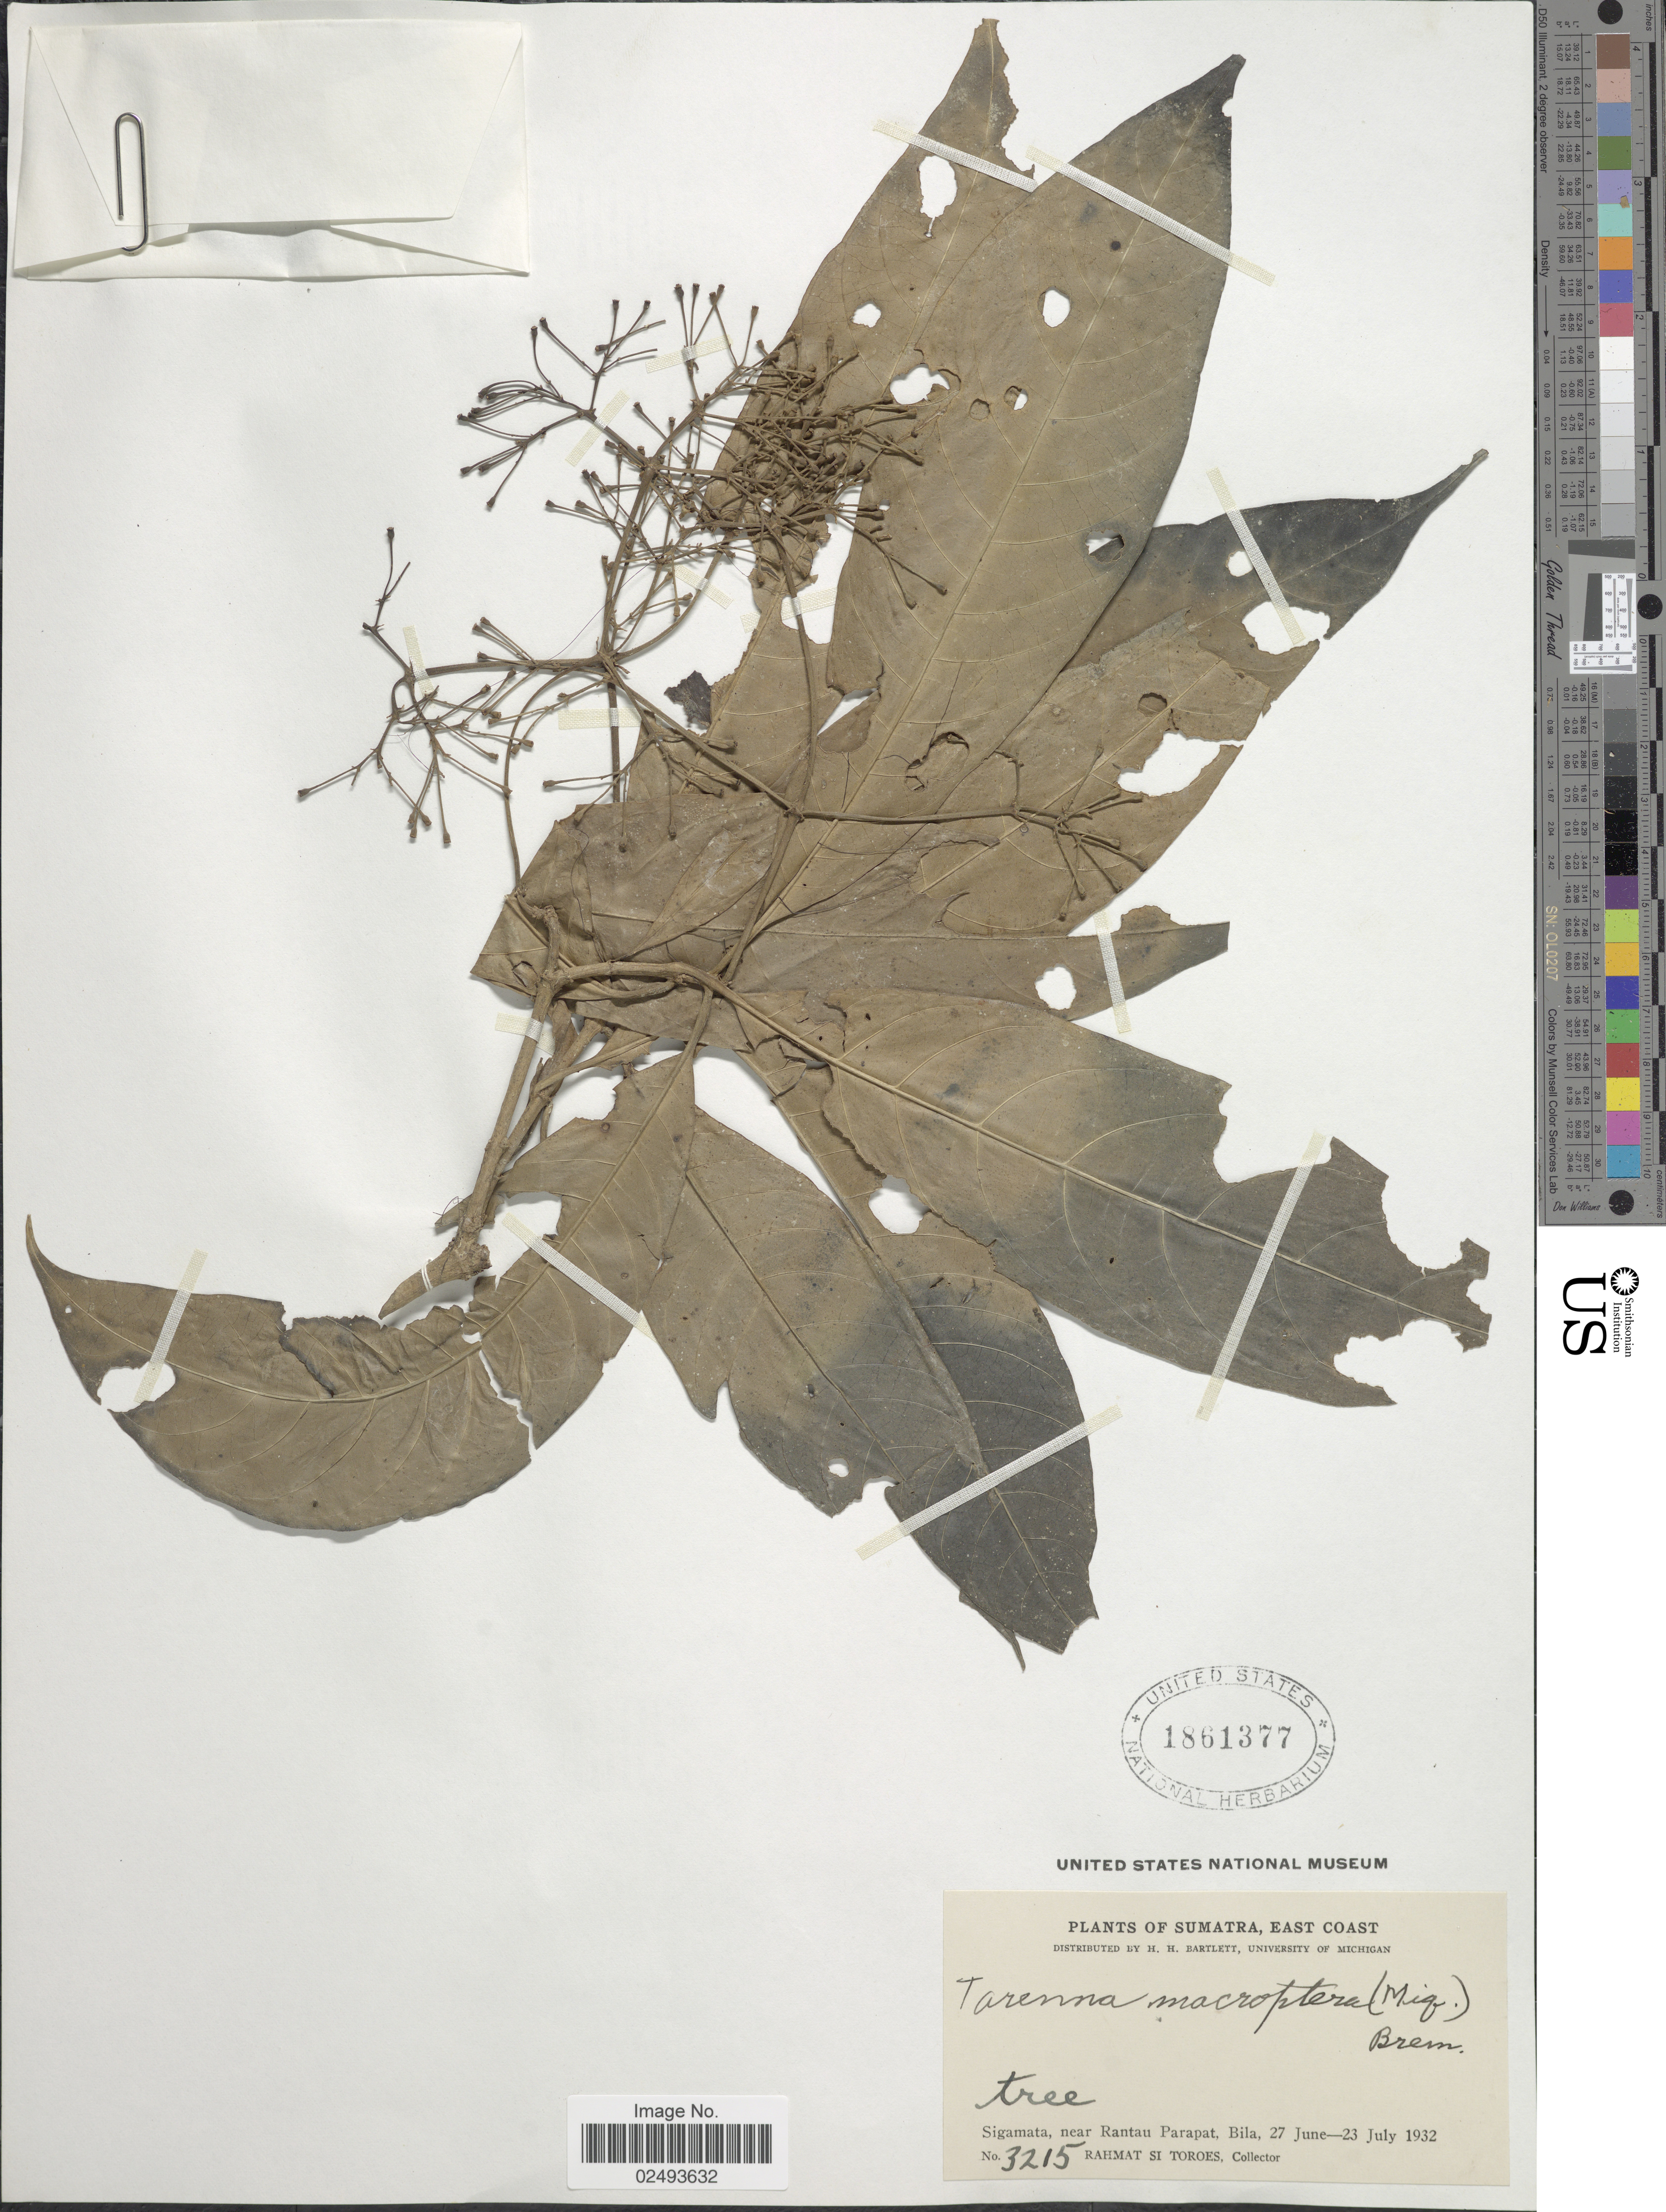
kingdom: Plantae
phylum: Tracheophyta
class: Magnoliopsida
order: Gentianales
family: Rubiaceae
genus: Tarenna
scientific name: Tarenna macroptera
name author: (Miq.) Bremek.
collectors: Rahmat Si Boeea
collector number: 3215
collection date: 1932-06-27/1932-07-23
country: Indonesia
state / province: Sumatra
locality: Sumatra, East Coast, Sigamata, near Rantau Parapat, Bila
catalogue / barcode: US 1861377